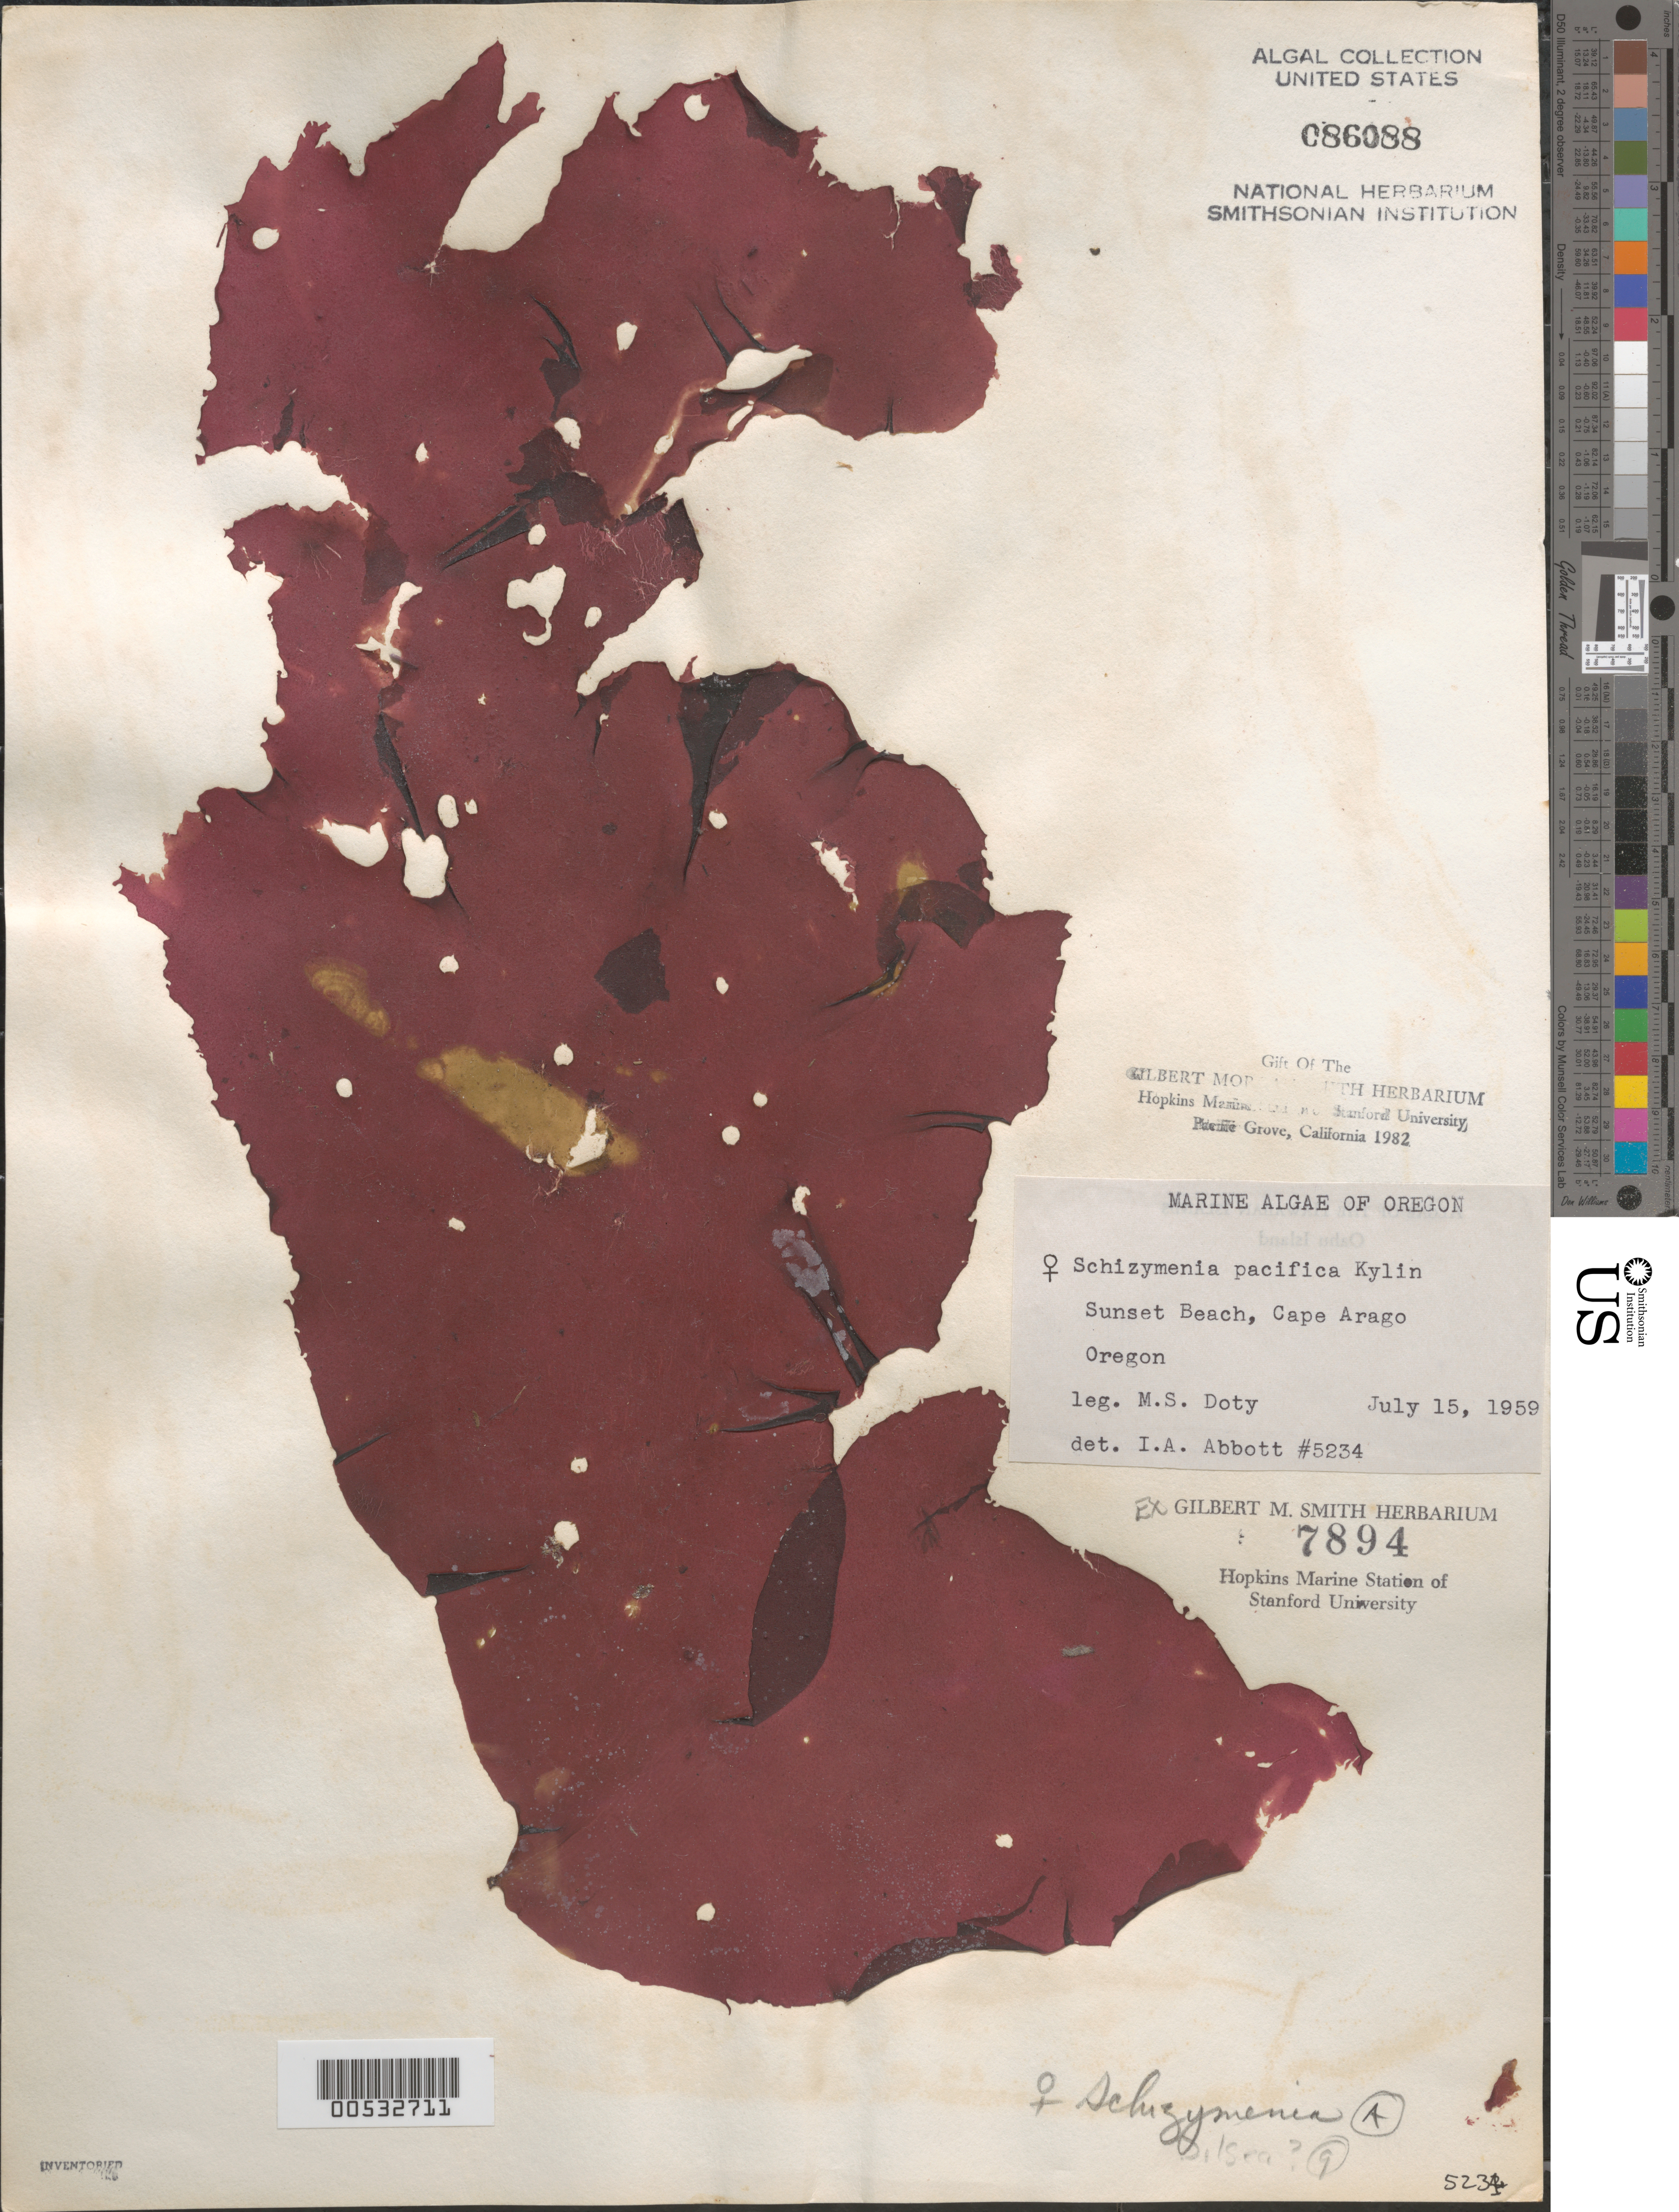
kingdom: Plantae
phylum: Rhodophyta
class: Florideophyceae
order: Nemastomatales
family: Schizymeniaceae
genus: Schizymenia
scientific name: Schizymenia pacifica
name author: (Kylin) Kylin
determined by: Abbott, Isabella A.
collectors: M. S. Doty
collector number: MSD 5234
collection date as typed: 15 Jul 1959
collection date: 1959-07-15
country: United States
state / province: Oregon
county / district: Coos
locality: Sunset Beach, Cape Arago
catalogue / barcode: US 86088